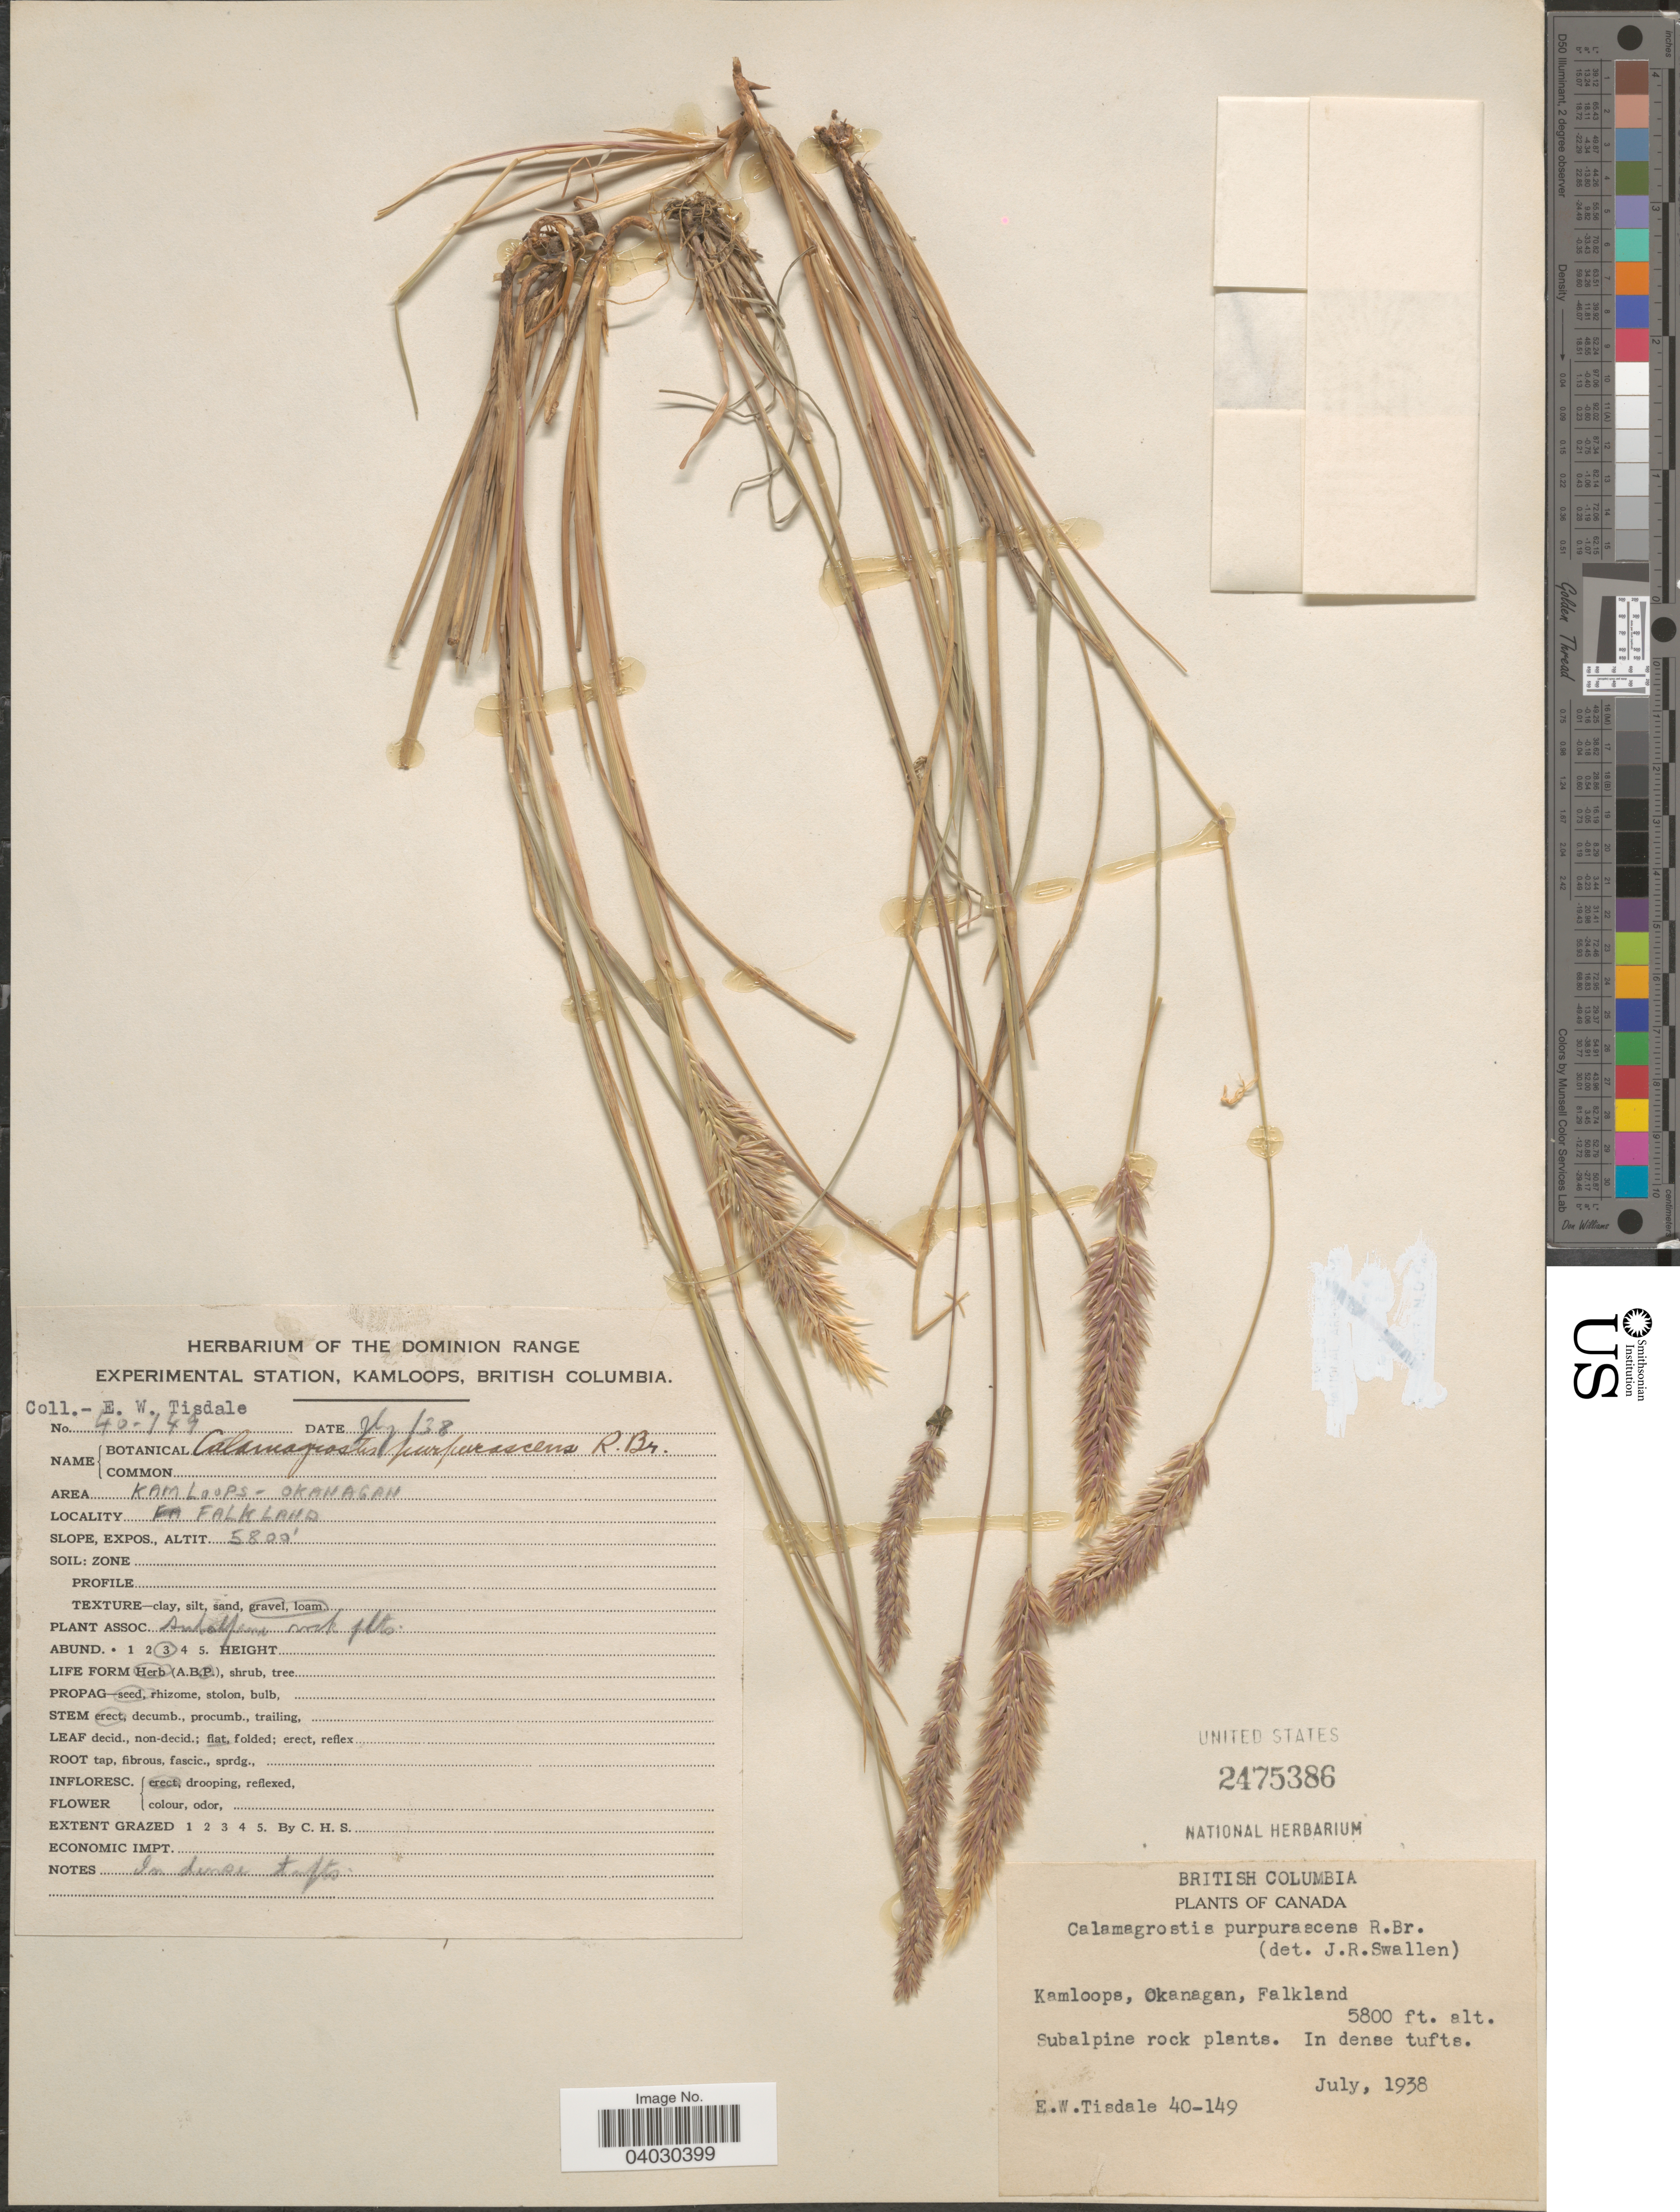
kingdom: Plantae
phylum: Tracheophyta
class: Liliopsida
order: Poales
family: Poaceae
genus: Calamagrostis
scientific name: Calamagrostis purpurascens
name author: R. Br.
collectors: E. Tisdale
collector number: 40-149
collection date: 1938-07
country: Canada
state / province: British Columbia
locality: Kamloops, Okanagan, Falkland.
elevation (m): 1768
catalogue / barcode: US 2475386